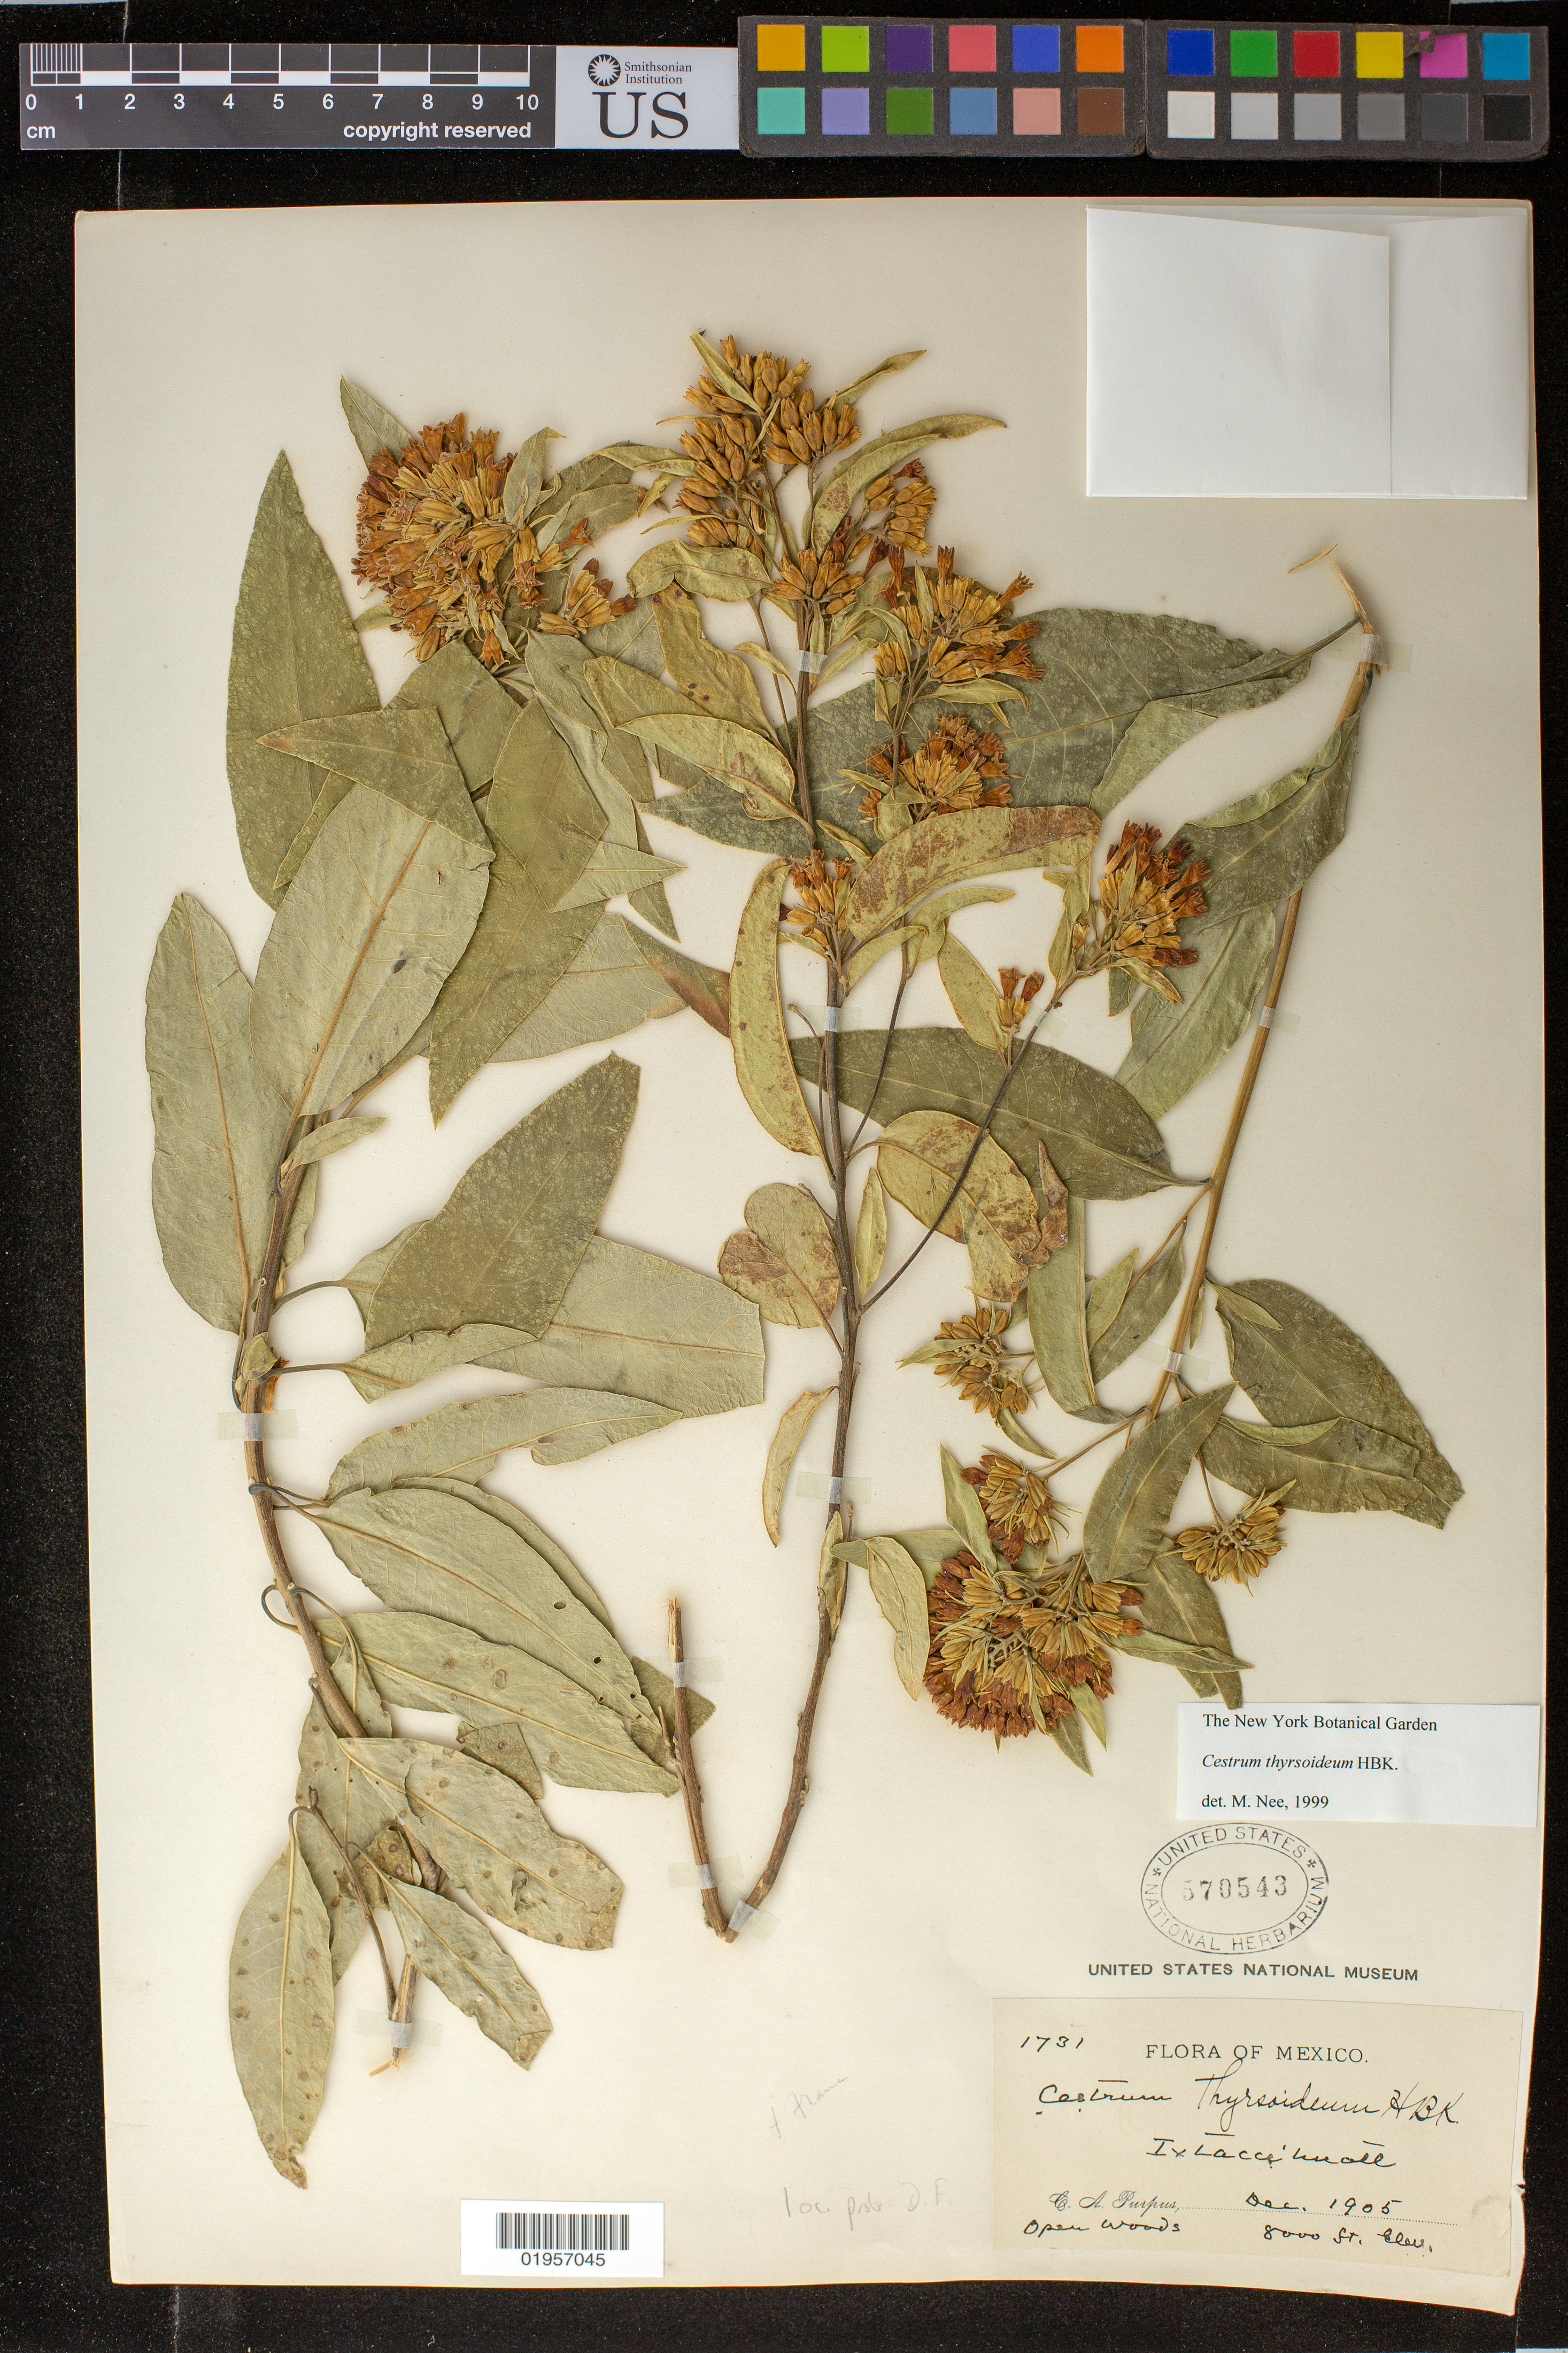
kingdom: Plantae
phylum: Tracheophyta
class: Magnoliopsida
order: Solanales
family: Solanaceae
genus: Cestrum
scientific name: Cestrum tenuifolium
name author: Francey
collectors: C. A. Purpus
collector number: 1731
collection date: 1905-12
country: Mexico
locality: Ixtaccihuatl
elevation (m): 3048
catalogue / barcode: US 570543